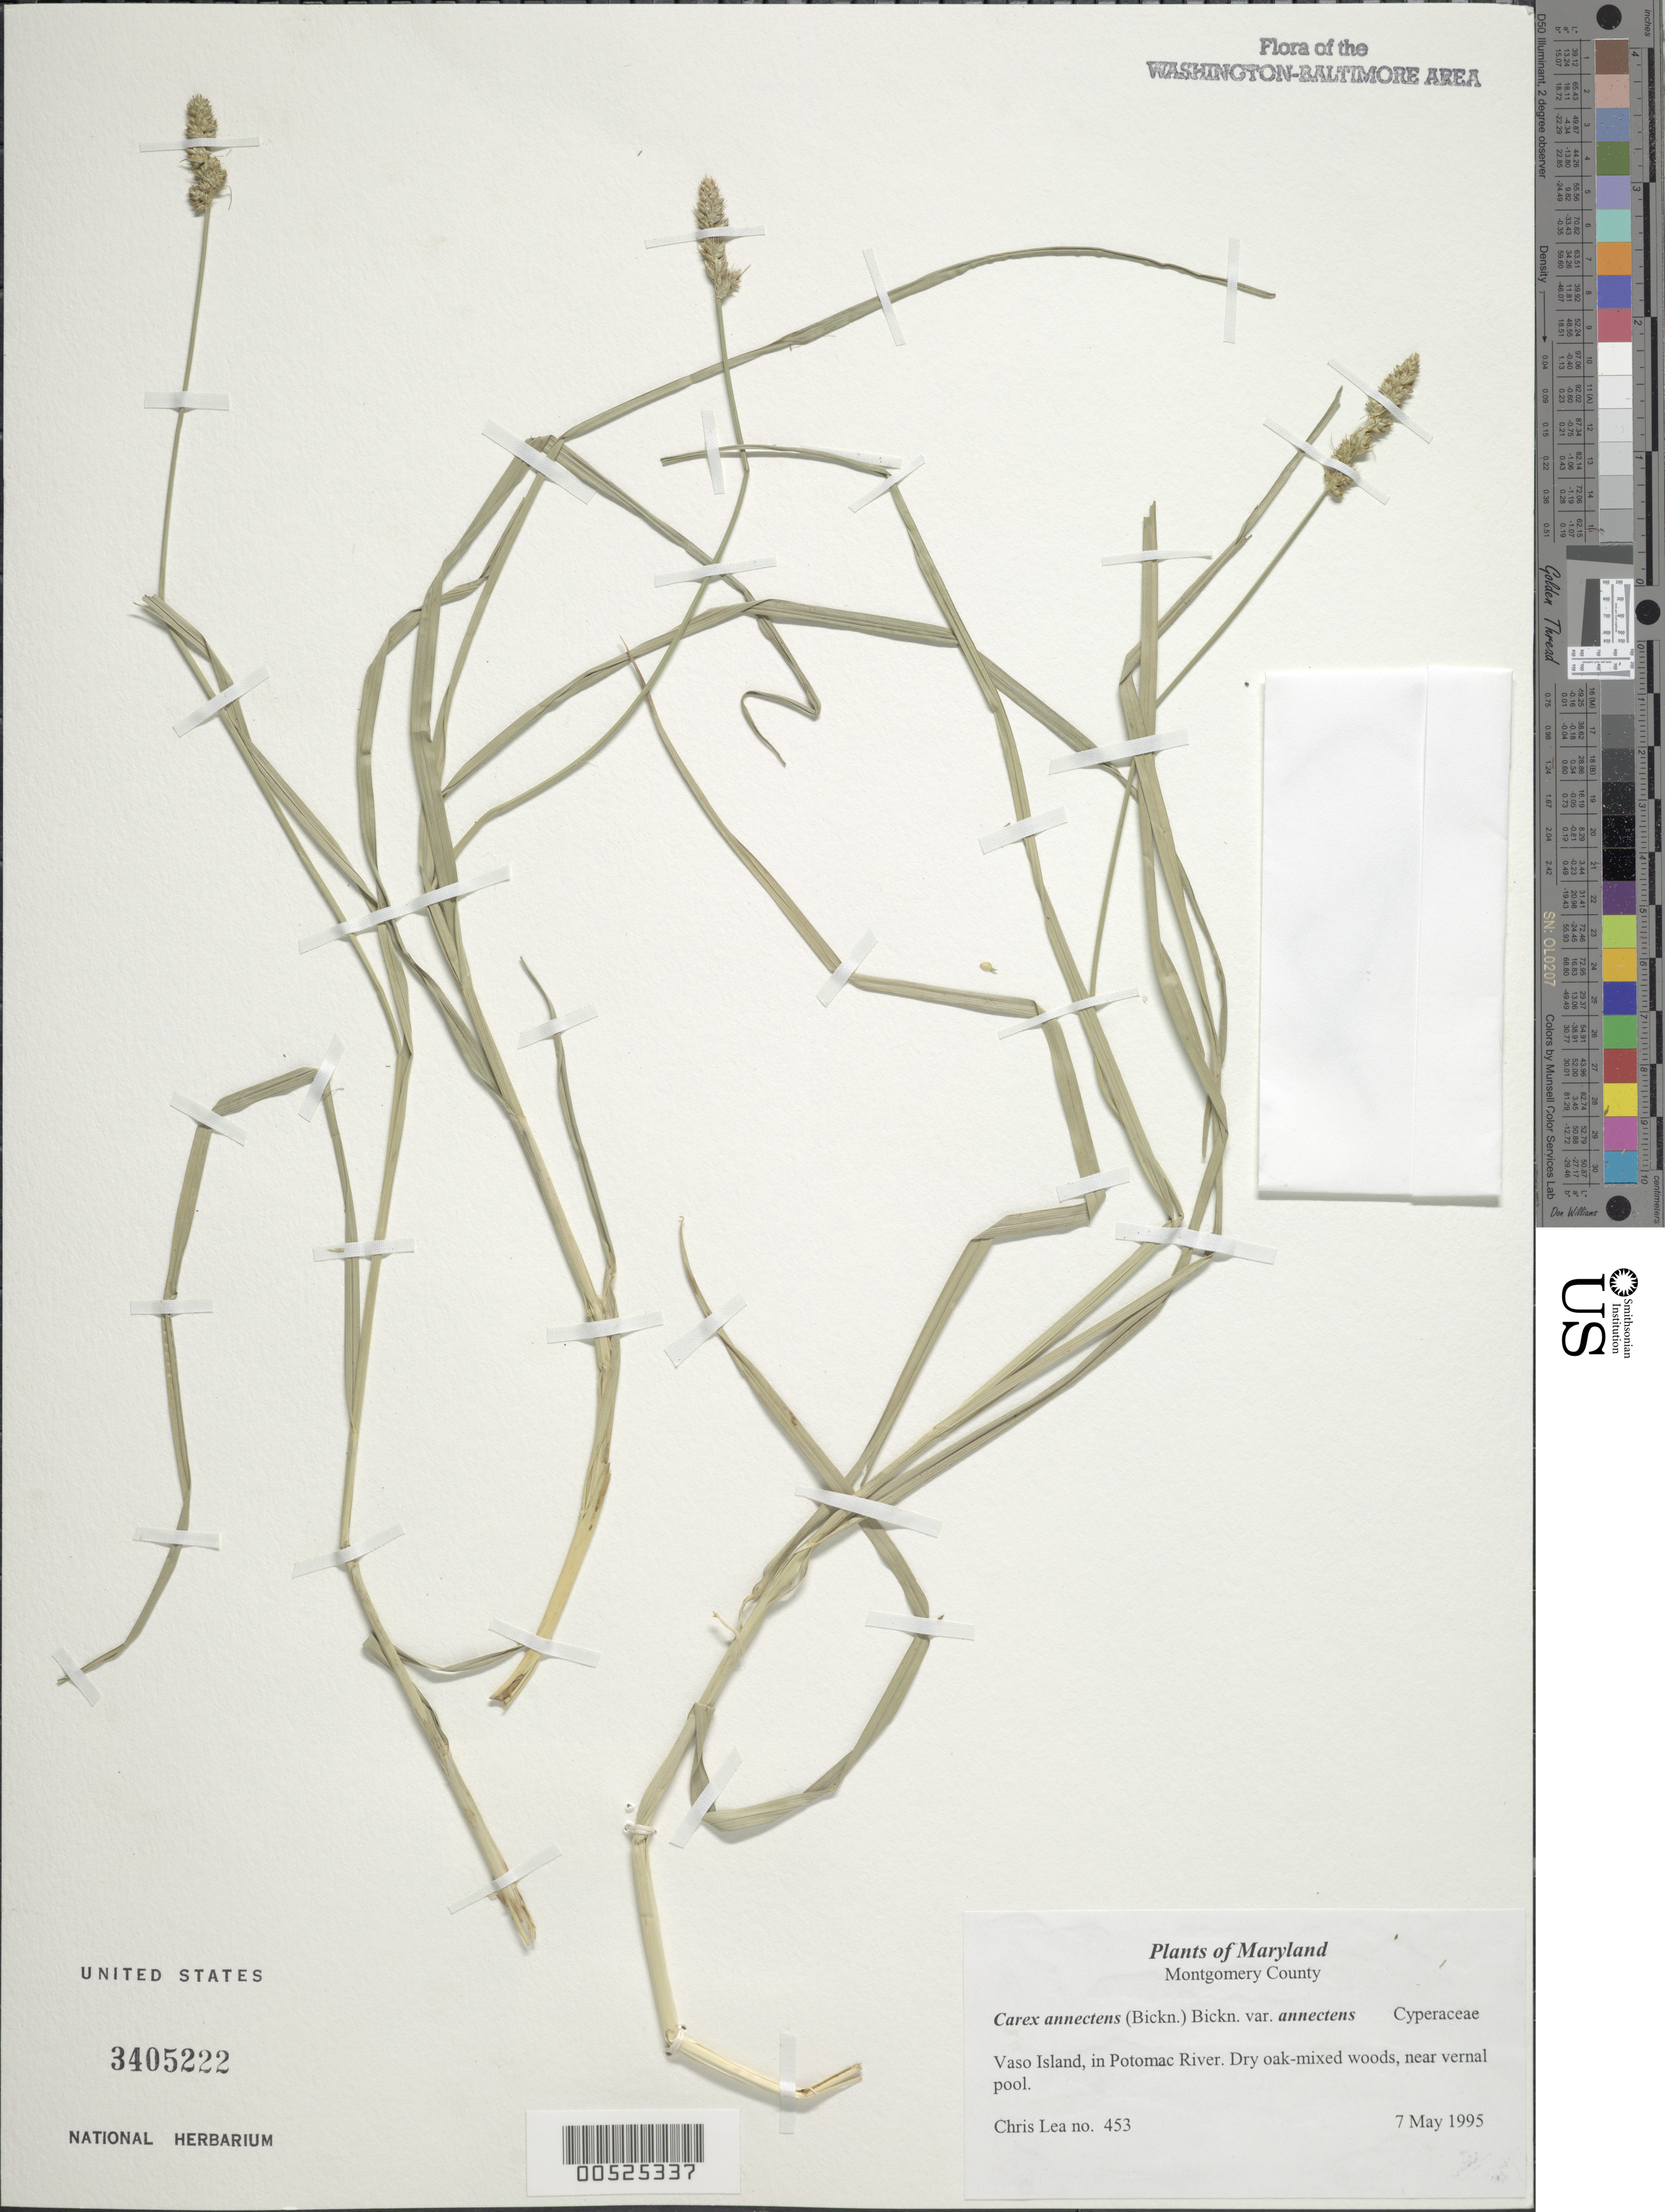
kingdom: Plantae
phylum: Tracheophyta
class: Liliopsida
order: Poales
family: Cyperaceae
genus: Carex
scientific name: Carex annectens var. annectens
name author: (E.P. Bicknell) E.P. Bicknell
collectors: C. Lea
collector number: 453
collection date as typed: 07 May 1995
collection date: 1995-05-07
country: United States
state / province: Maryland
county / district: Montgomery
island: Vaso Island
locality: Vaso Island, in Potomac River.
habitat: Dry oak-mixed woods, near vernal pool.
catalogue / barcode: US 3405222